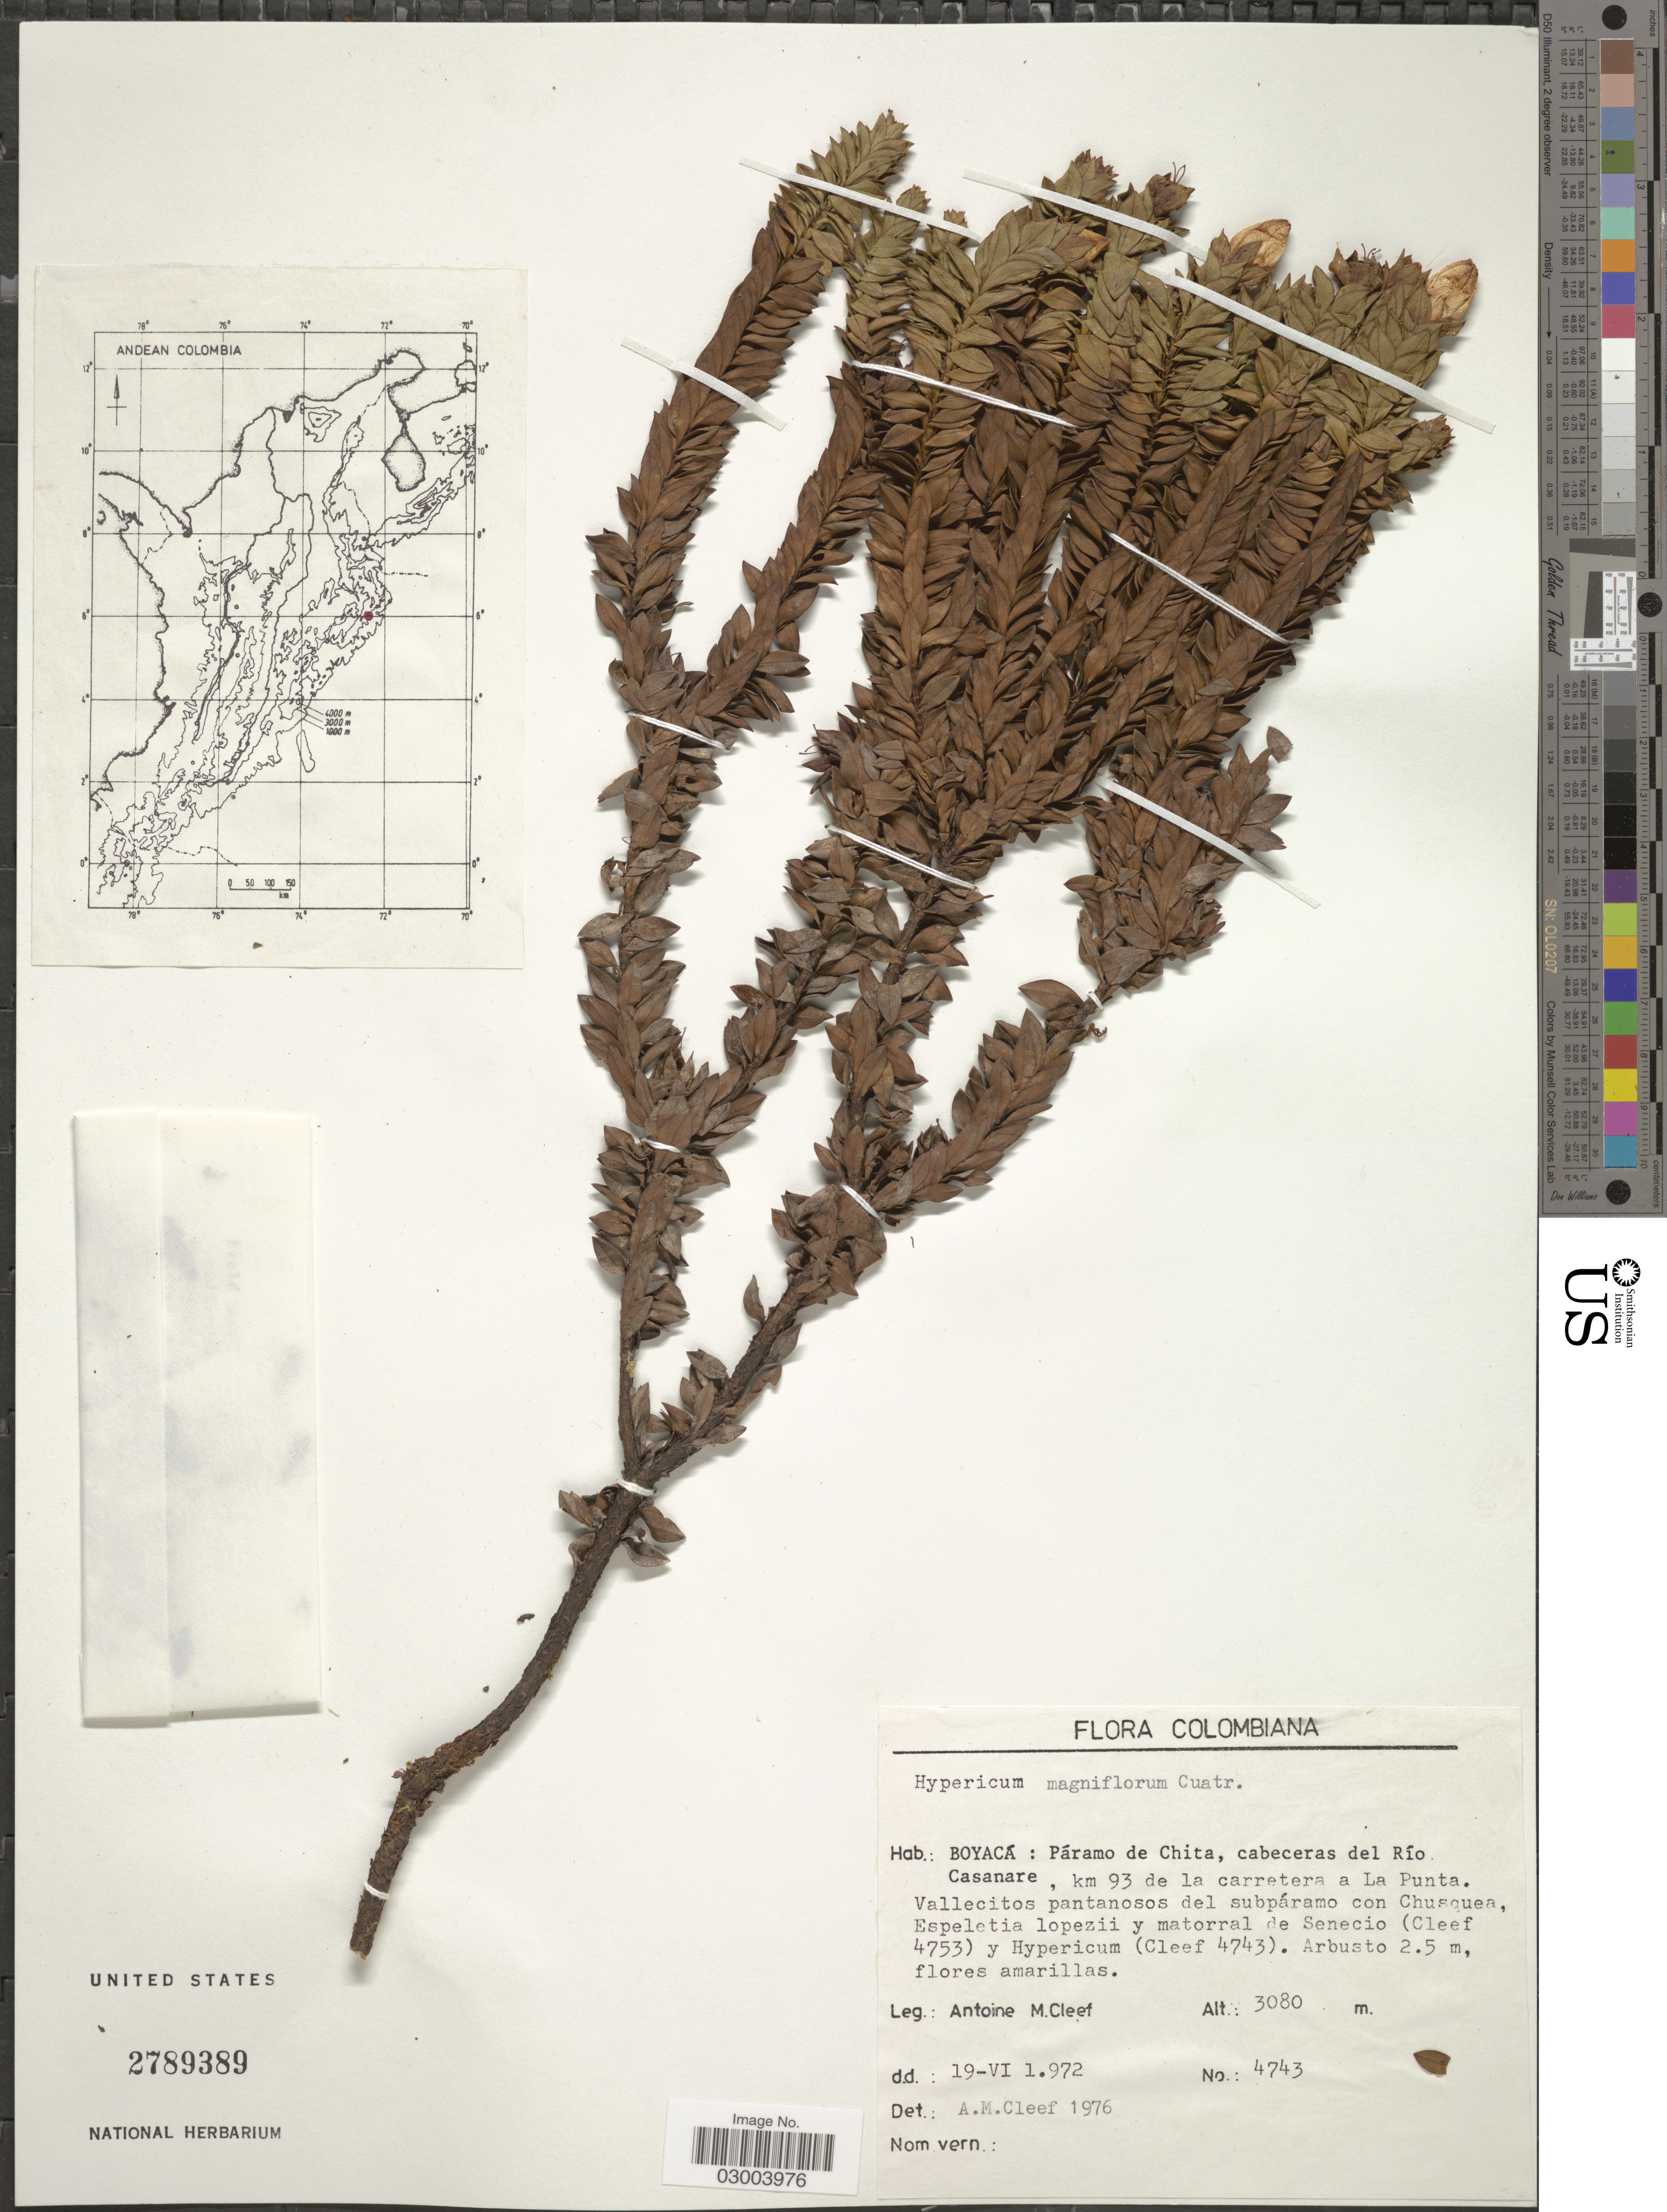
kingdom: Plantae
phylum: Tracheophyta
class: Magnoliopsida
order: Malpighiales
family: Hypericaceae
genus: Hypericum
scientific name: Hypericum magniflorum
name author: Cuatrec.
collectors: A. M. Cleef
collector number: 4743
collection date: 1972-06-19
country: Colombia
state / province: Boyacá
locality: Páramo de Chita, cabeceras del Río Casanare, km 93 de la carretera a La Punta.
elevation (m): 3080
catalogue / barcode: US 2789389